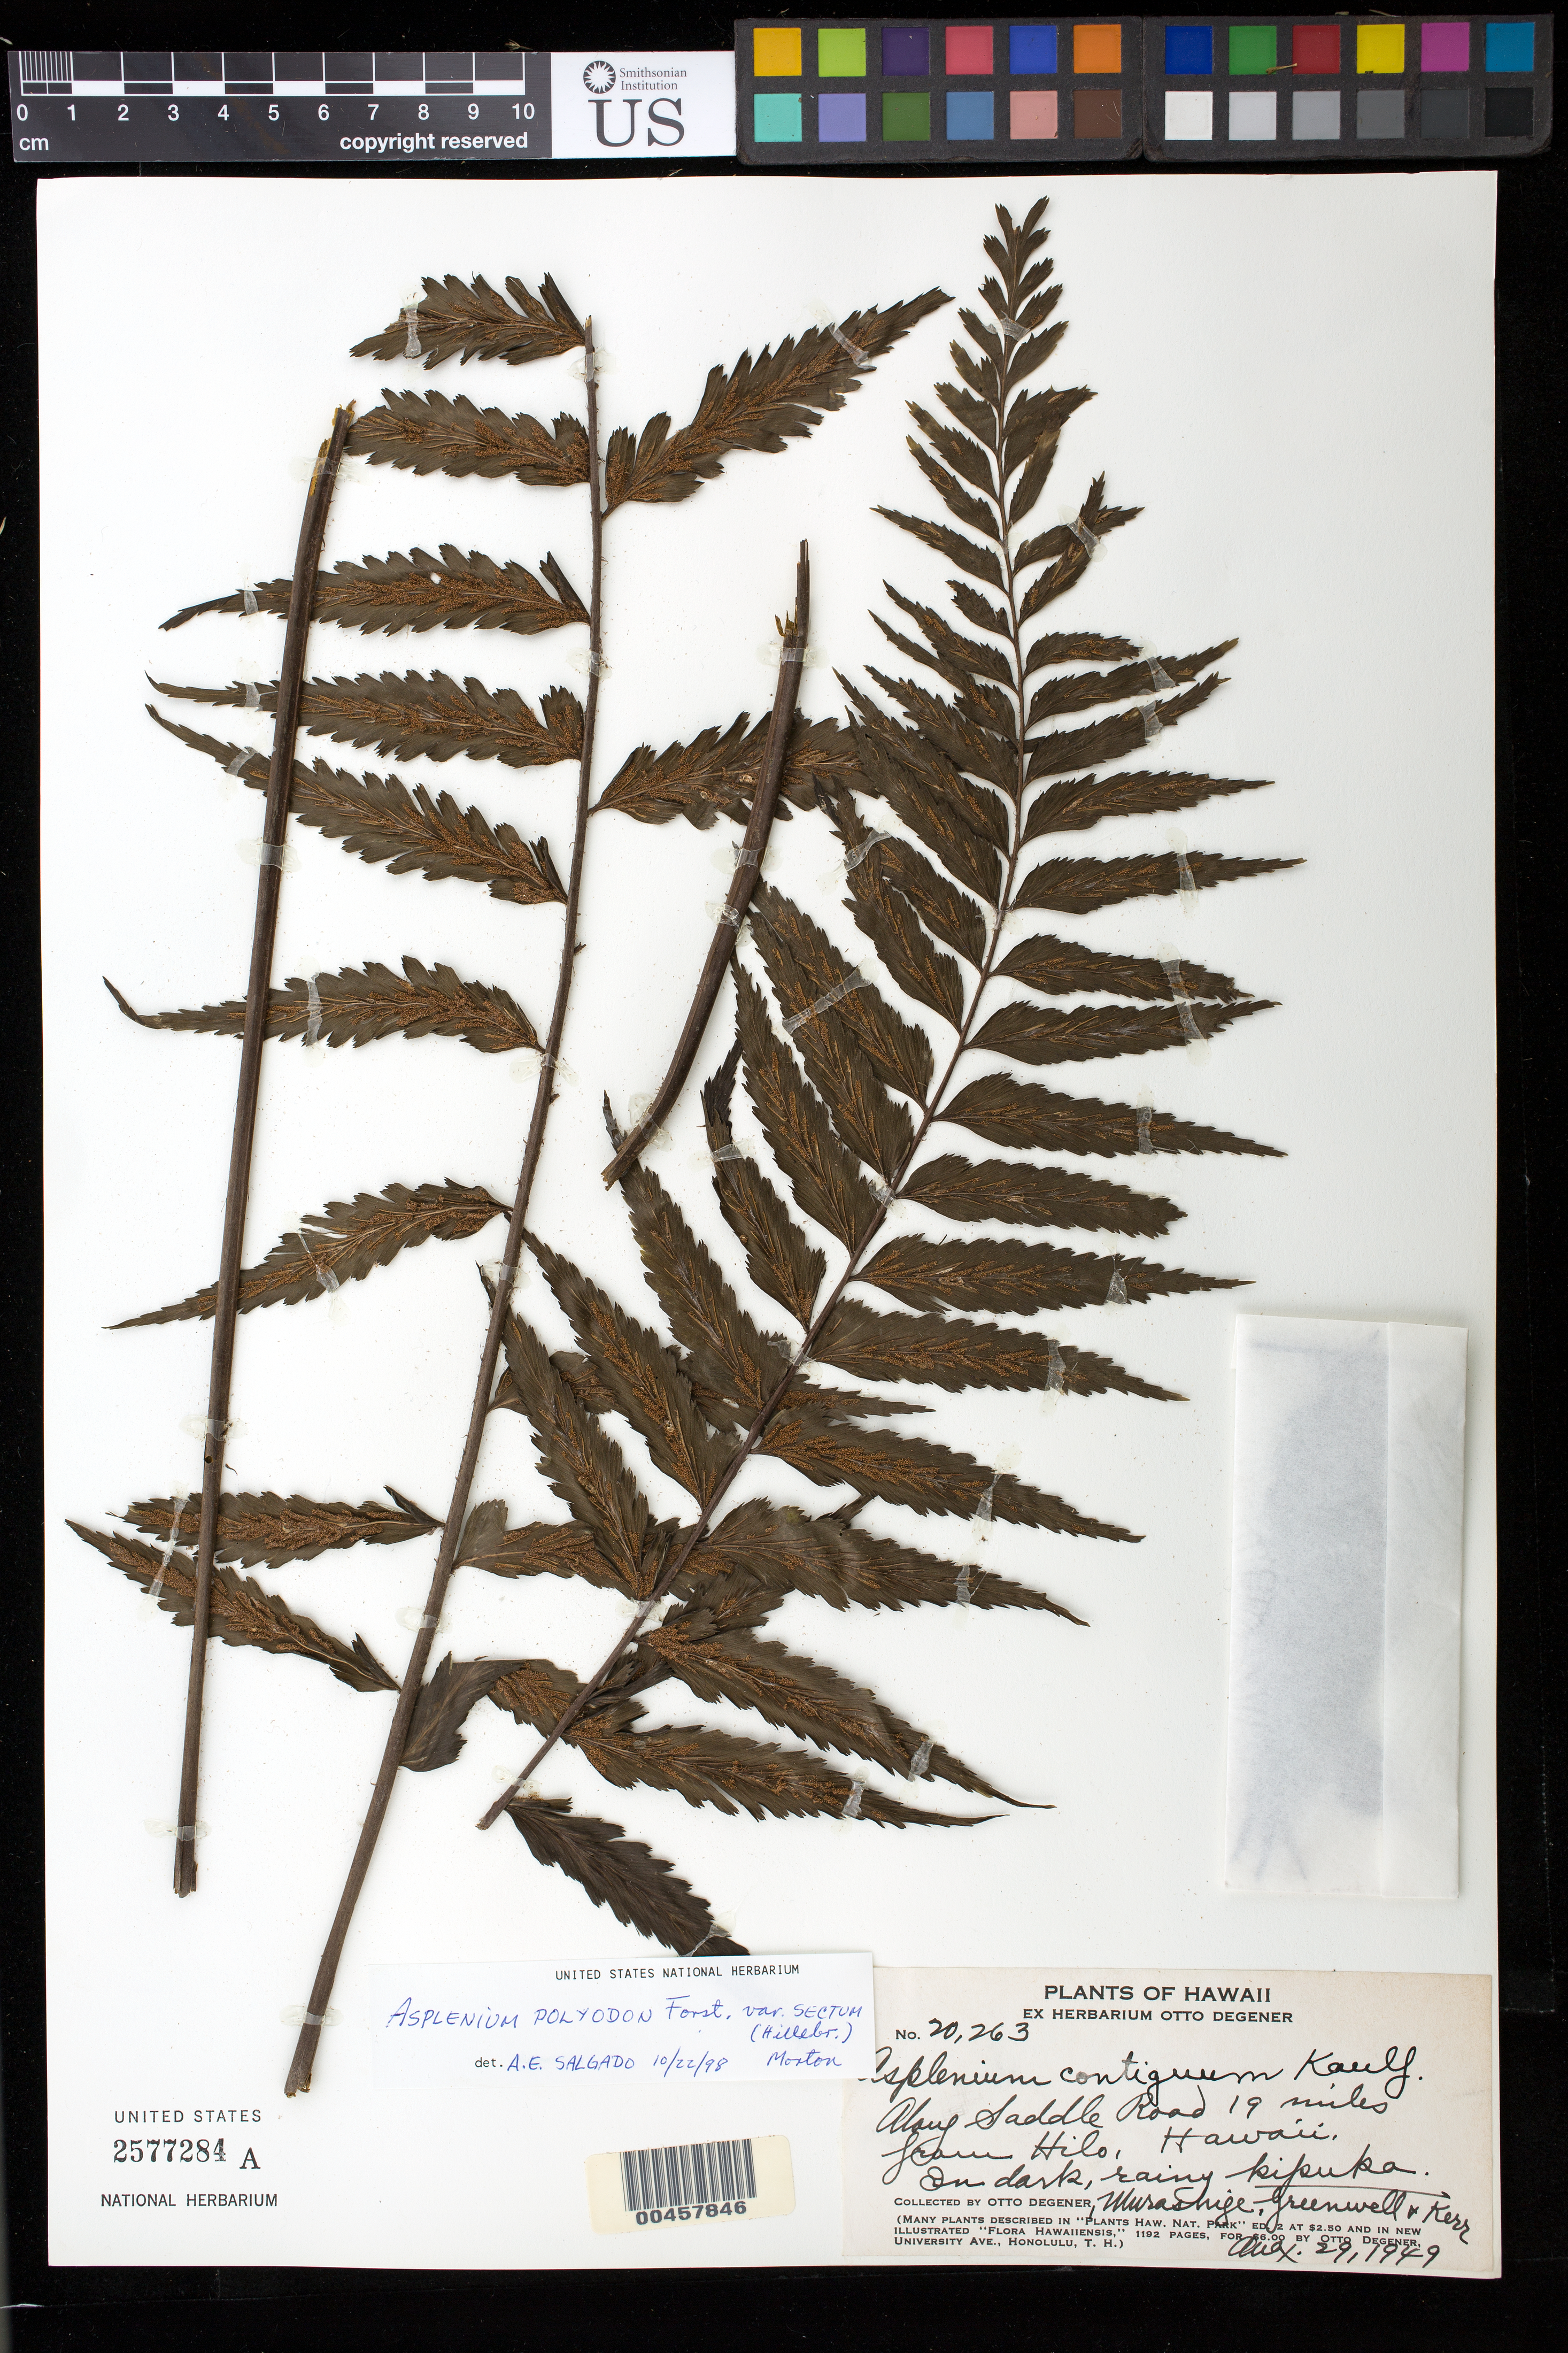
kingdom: Plantae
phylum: Tracheophyta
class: Polypodiopsida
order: Polypodiales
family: Aspleniaceae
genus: Asplenium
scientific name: Asplenium polyodon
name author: G. Forst.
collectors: O. Degener, Murashige, -. Greenwell & Kerr, --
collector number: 20263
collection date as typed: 29 Aug 1949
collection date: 1949-08-29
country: United States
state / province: Hawaii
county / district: Hawaii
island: Hawaii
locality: Along Saddle Road 19 miles from Hilo, Hawaii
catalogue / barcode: US 2577284A